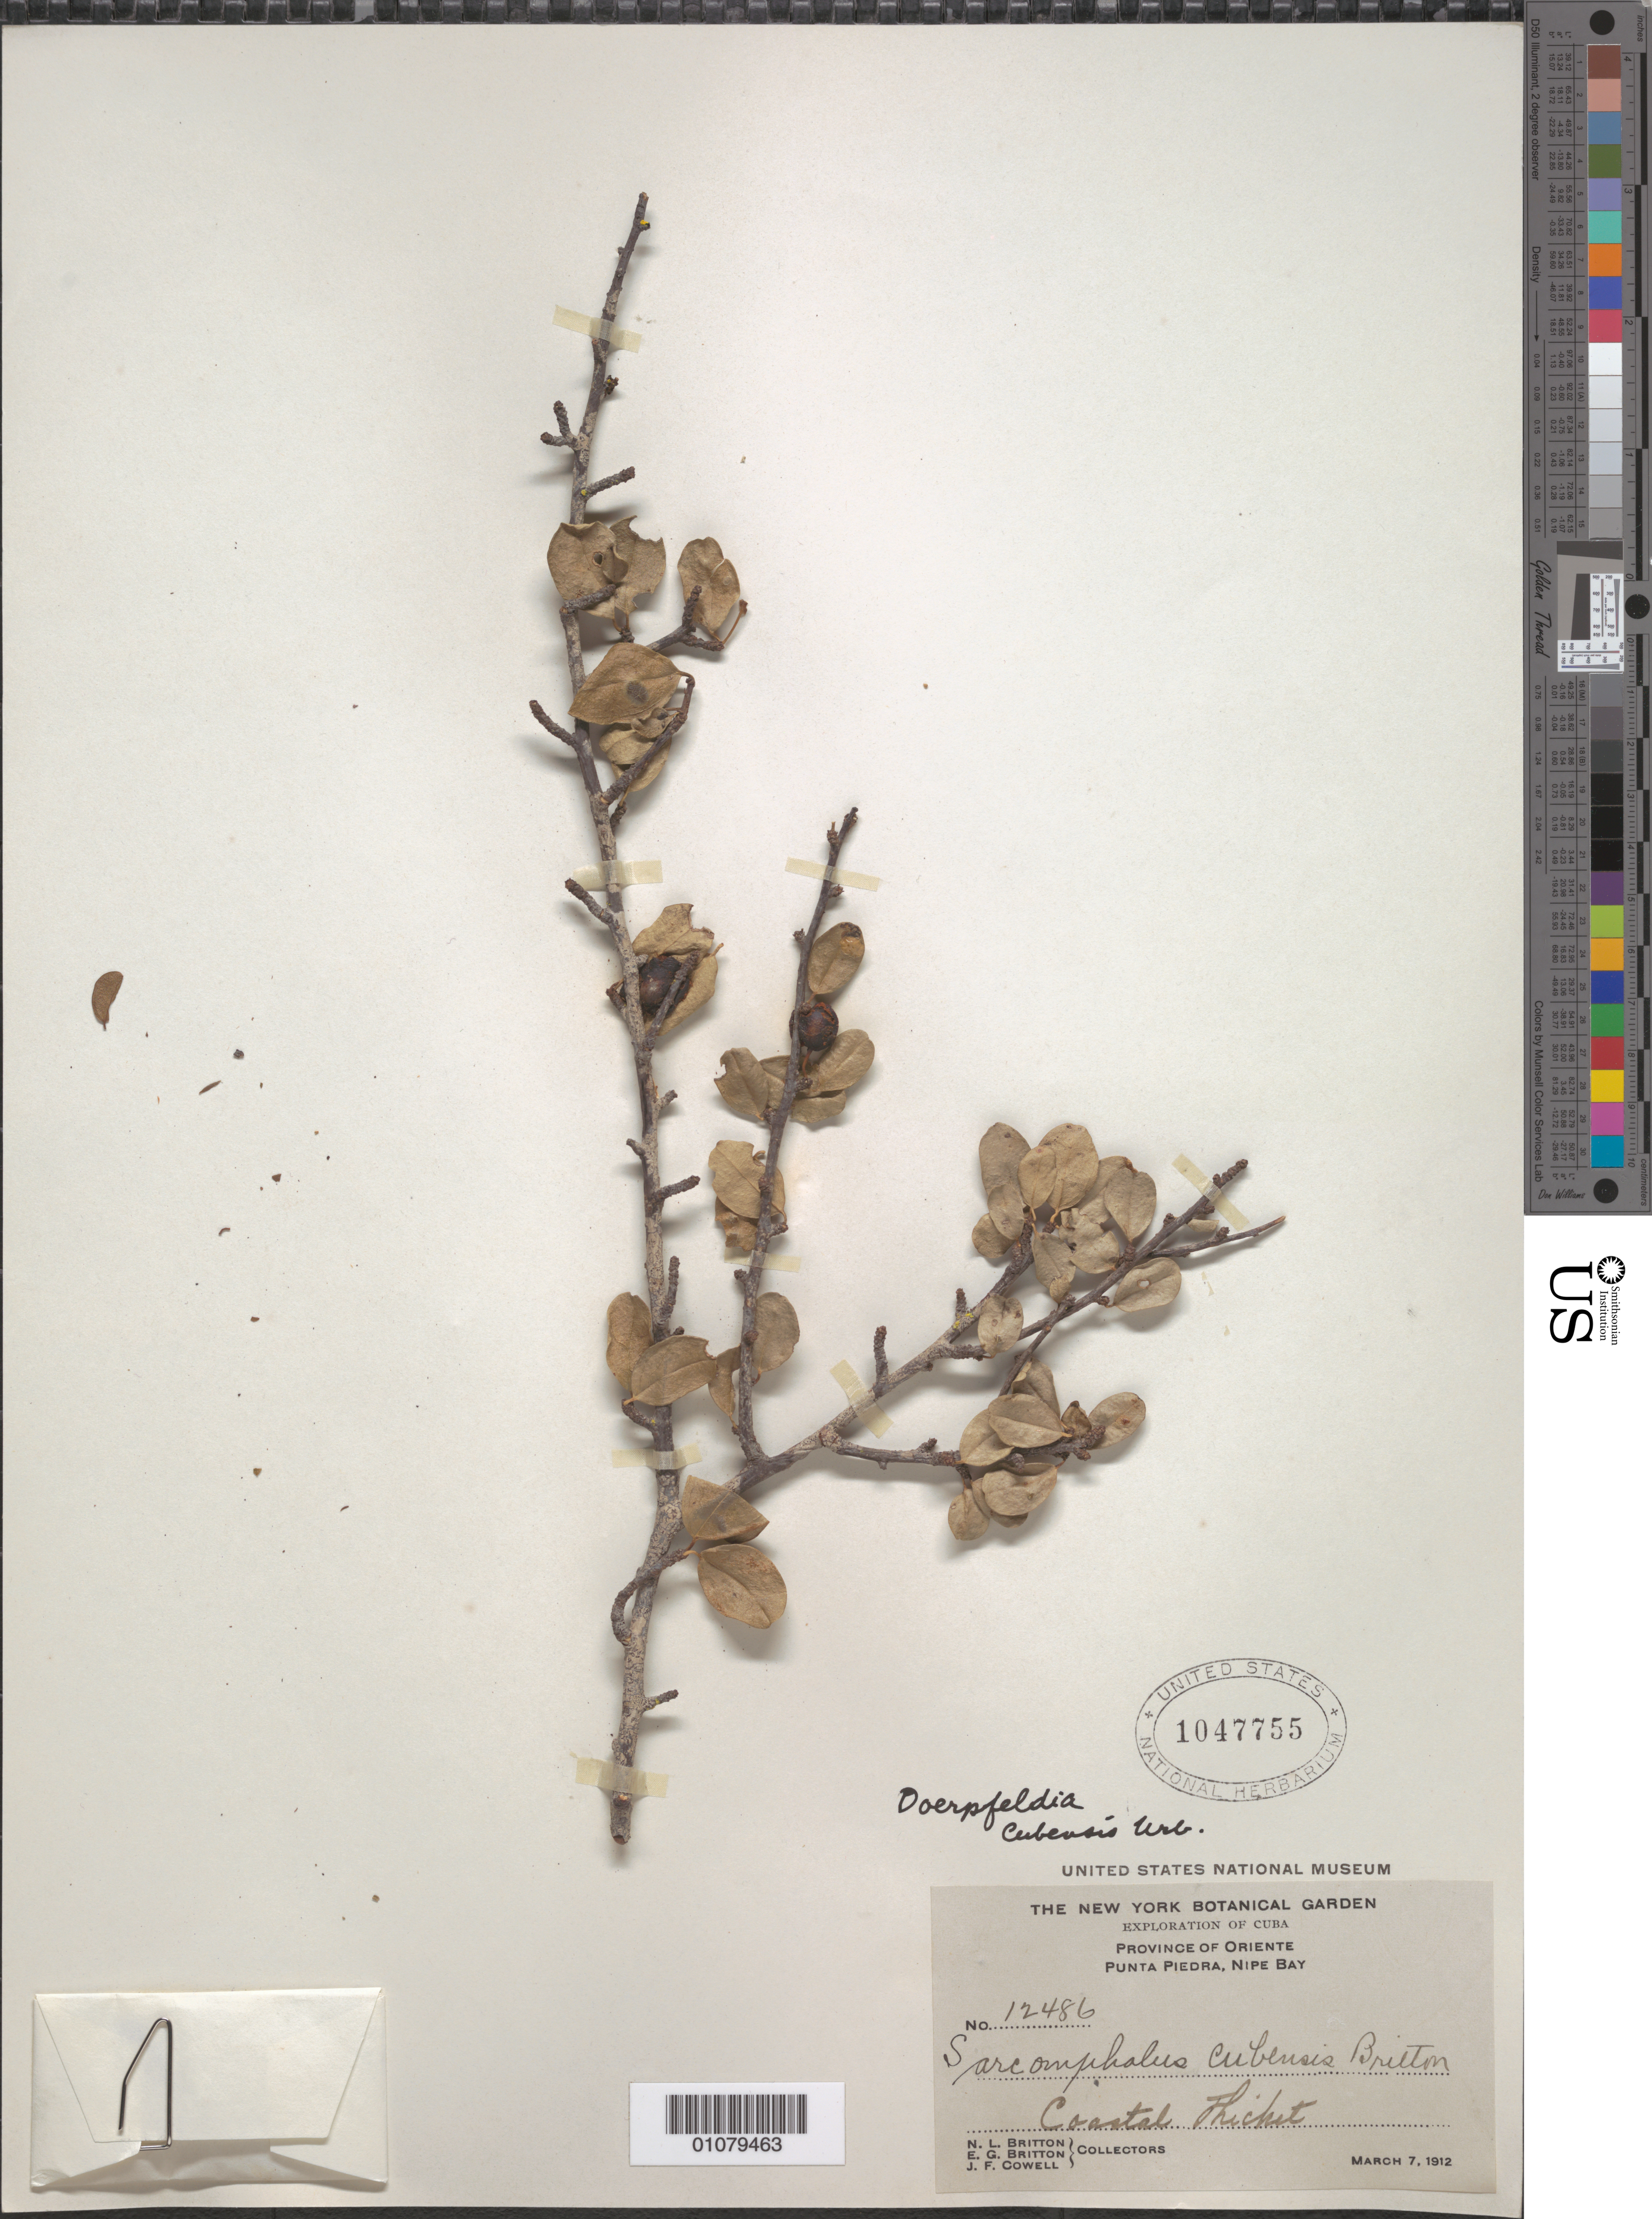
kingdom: Plantae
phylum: Tracheophyta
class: Magnoliopsida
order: Rosales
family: Rhamnaceae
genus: Doerpfeldia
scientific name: Doerpfeldia cubensis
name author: Urb.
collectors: N. Britton, E. G. Britton & J. F. Cowell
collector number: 12486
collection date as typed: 07 Mar 1912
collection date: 1912-03-07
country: Cuba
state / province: Holguín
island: Cuba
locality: Province of Oriente, Punta Piedra, Nipe Bay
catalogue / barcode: US 1047755